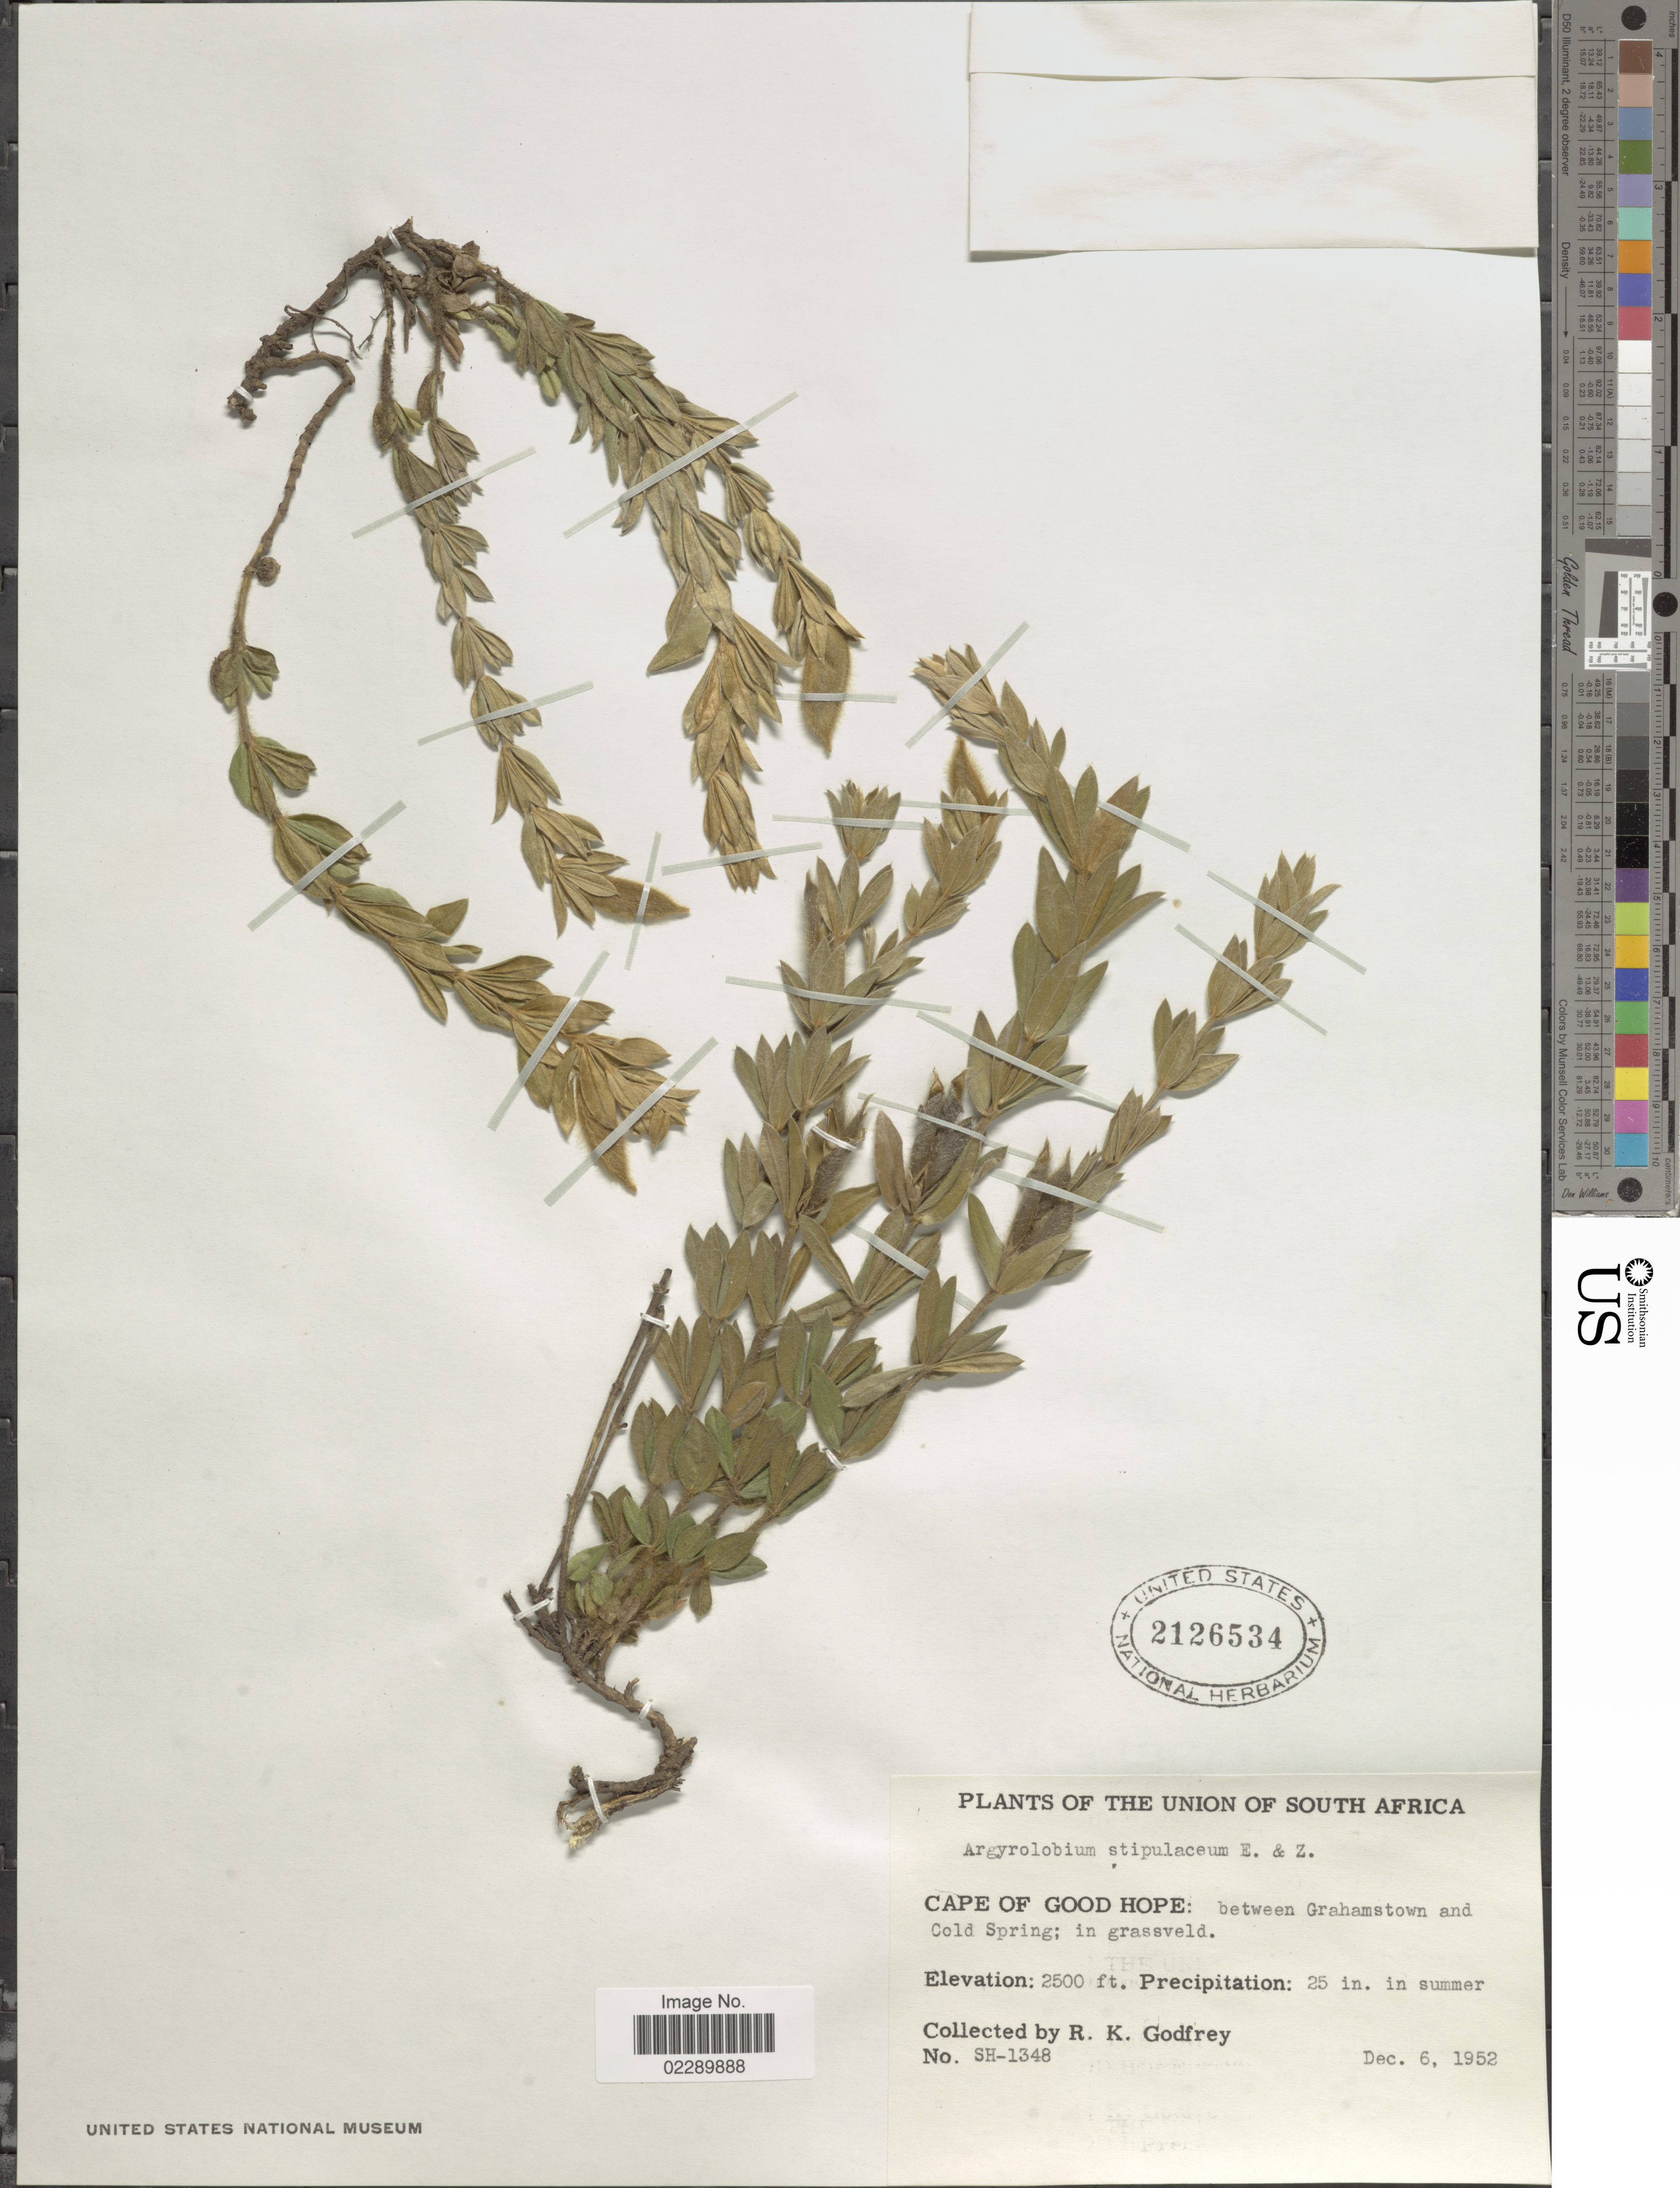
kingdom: Plantae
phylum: Tracheophyta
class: Magnoliopsida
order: Fabales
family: Fabaceae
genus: Argyrolobium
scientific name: Argyrolobium stipulaceum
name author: Eckl. & Zeyh.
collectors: R. K. Godfrey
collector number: SH-1348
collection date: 1952-12-06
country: South Africa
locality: Union of South Africa. Cape of Good Hope: between Grahamstown and Cold Spring; in grassveld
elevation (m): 762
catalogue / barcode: US 2126534